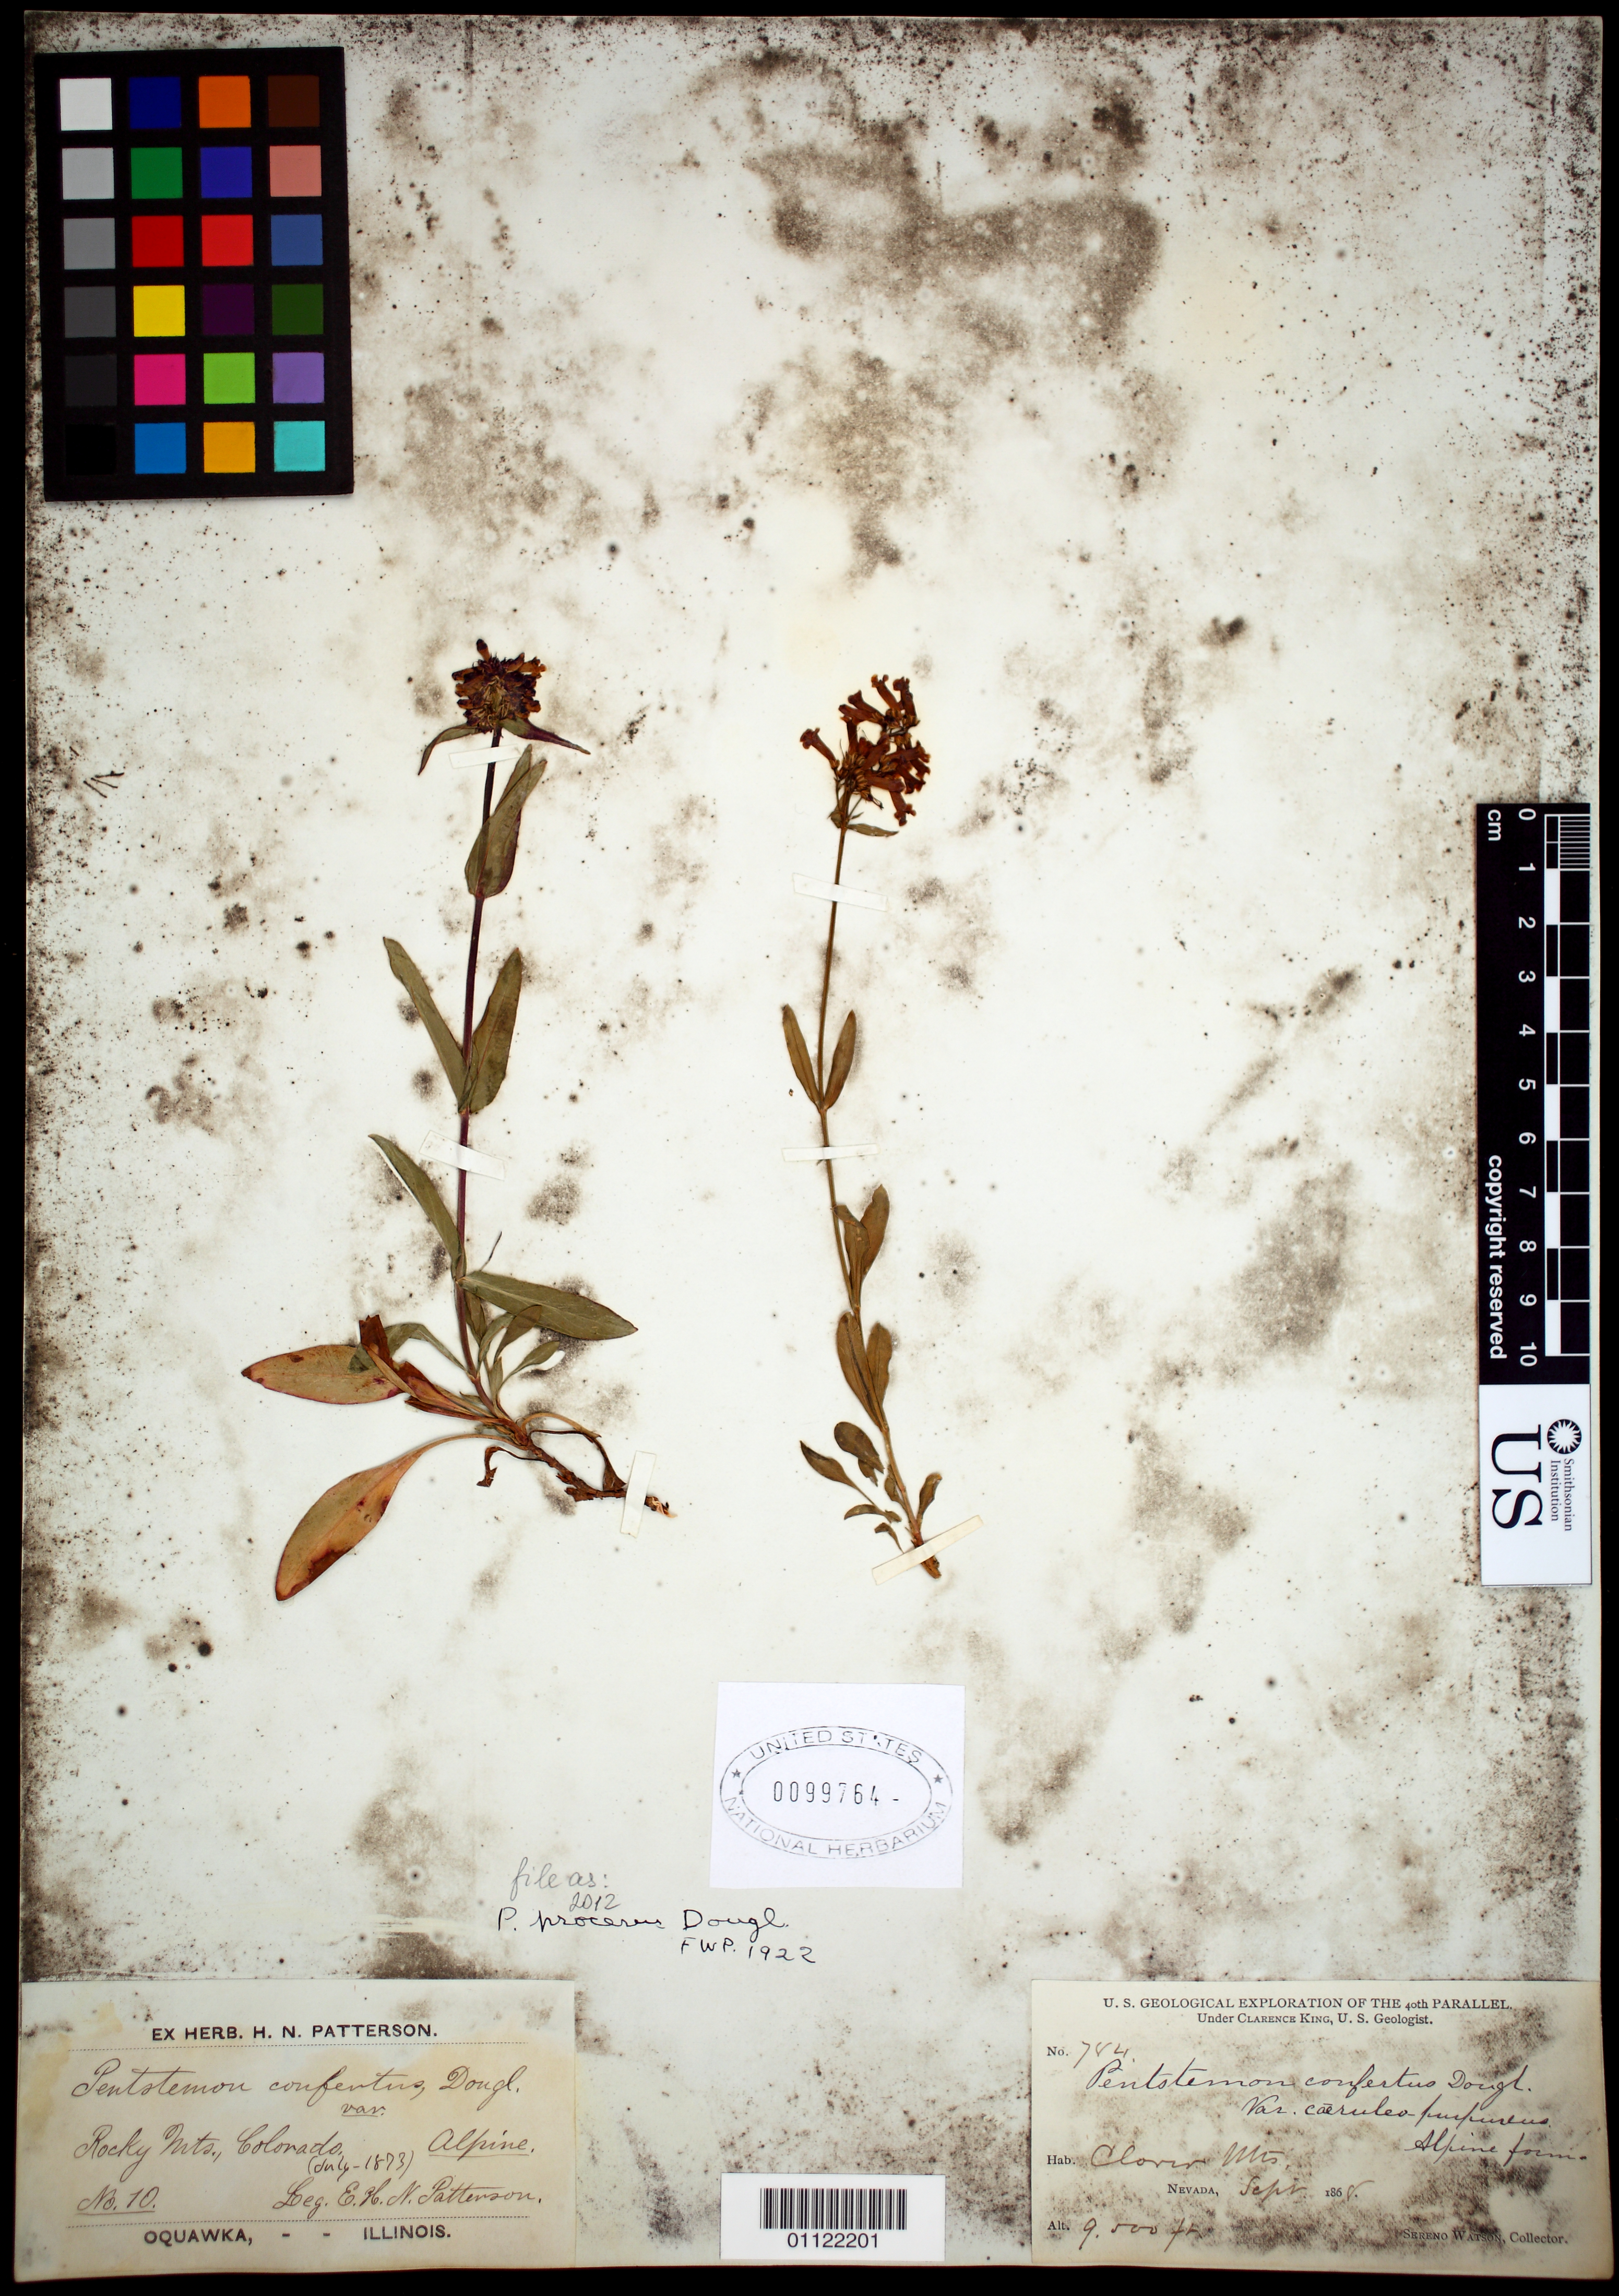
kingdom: Plantae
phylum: Tracheophyta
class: Magnoliopsida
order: Lamiales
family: Plantaginaceae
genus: Penstemon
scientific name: Penstemon procerus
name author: Douglas ex Graham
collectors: S. Watson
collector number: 784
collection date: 1868-09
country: United States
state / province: Nevada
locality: Clover Mountains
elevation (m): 2896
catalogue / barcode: US 99764